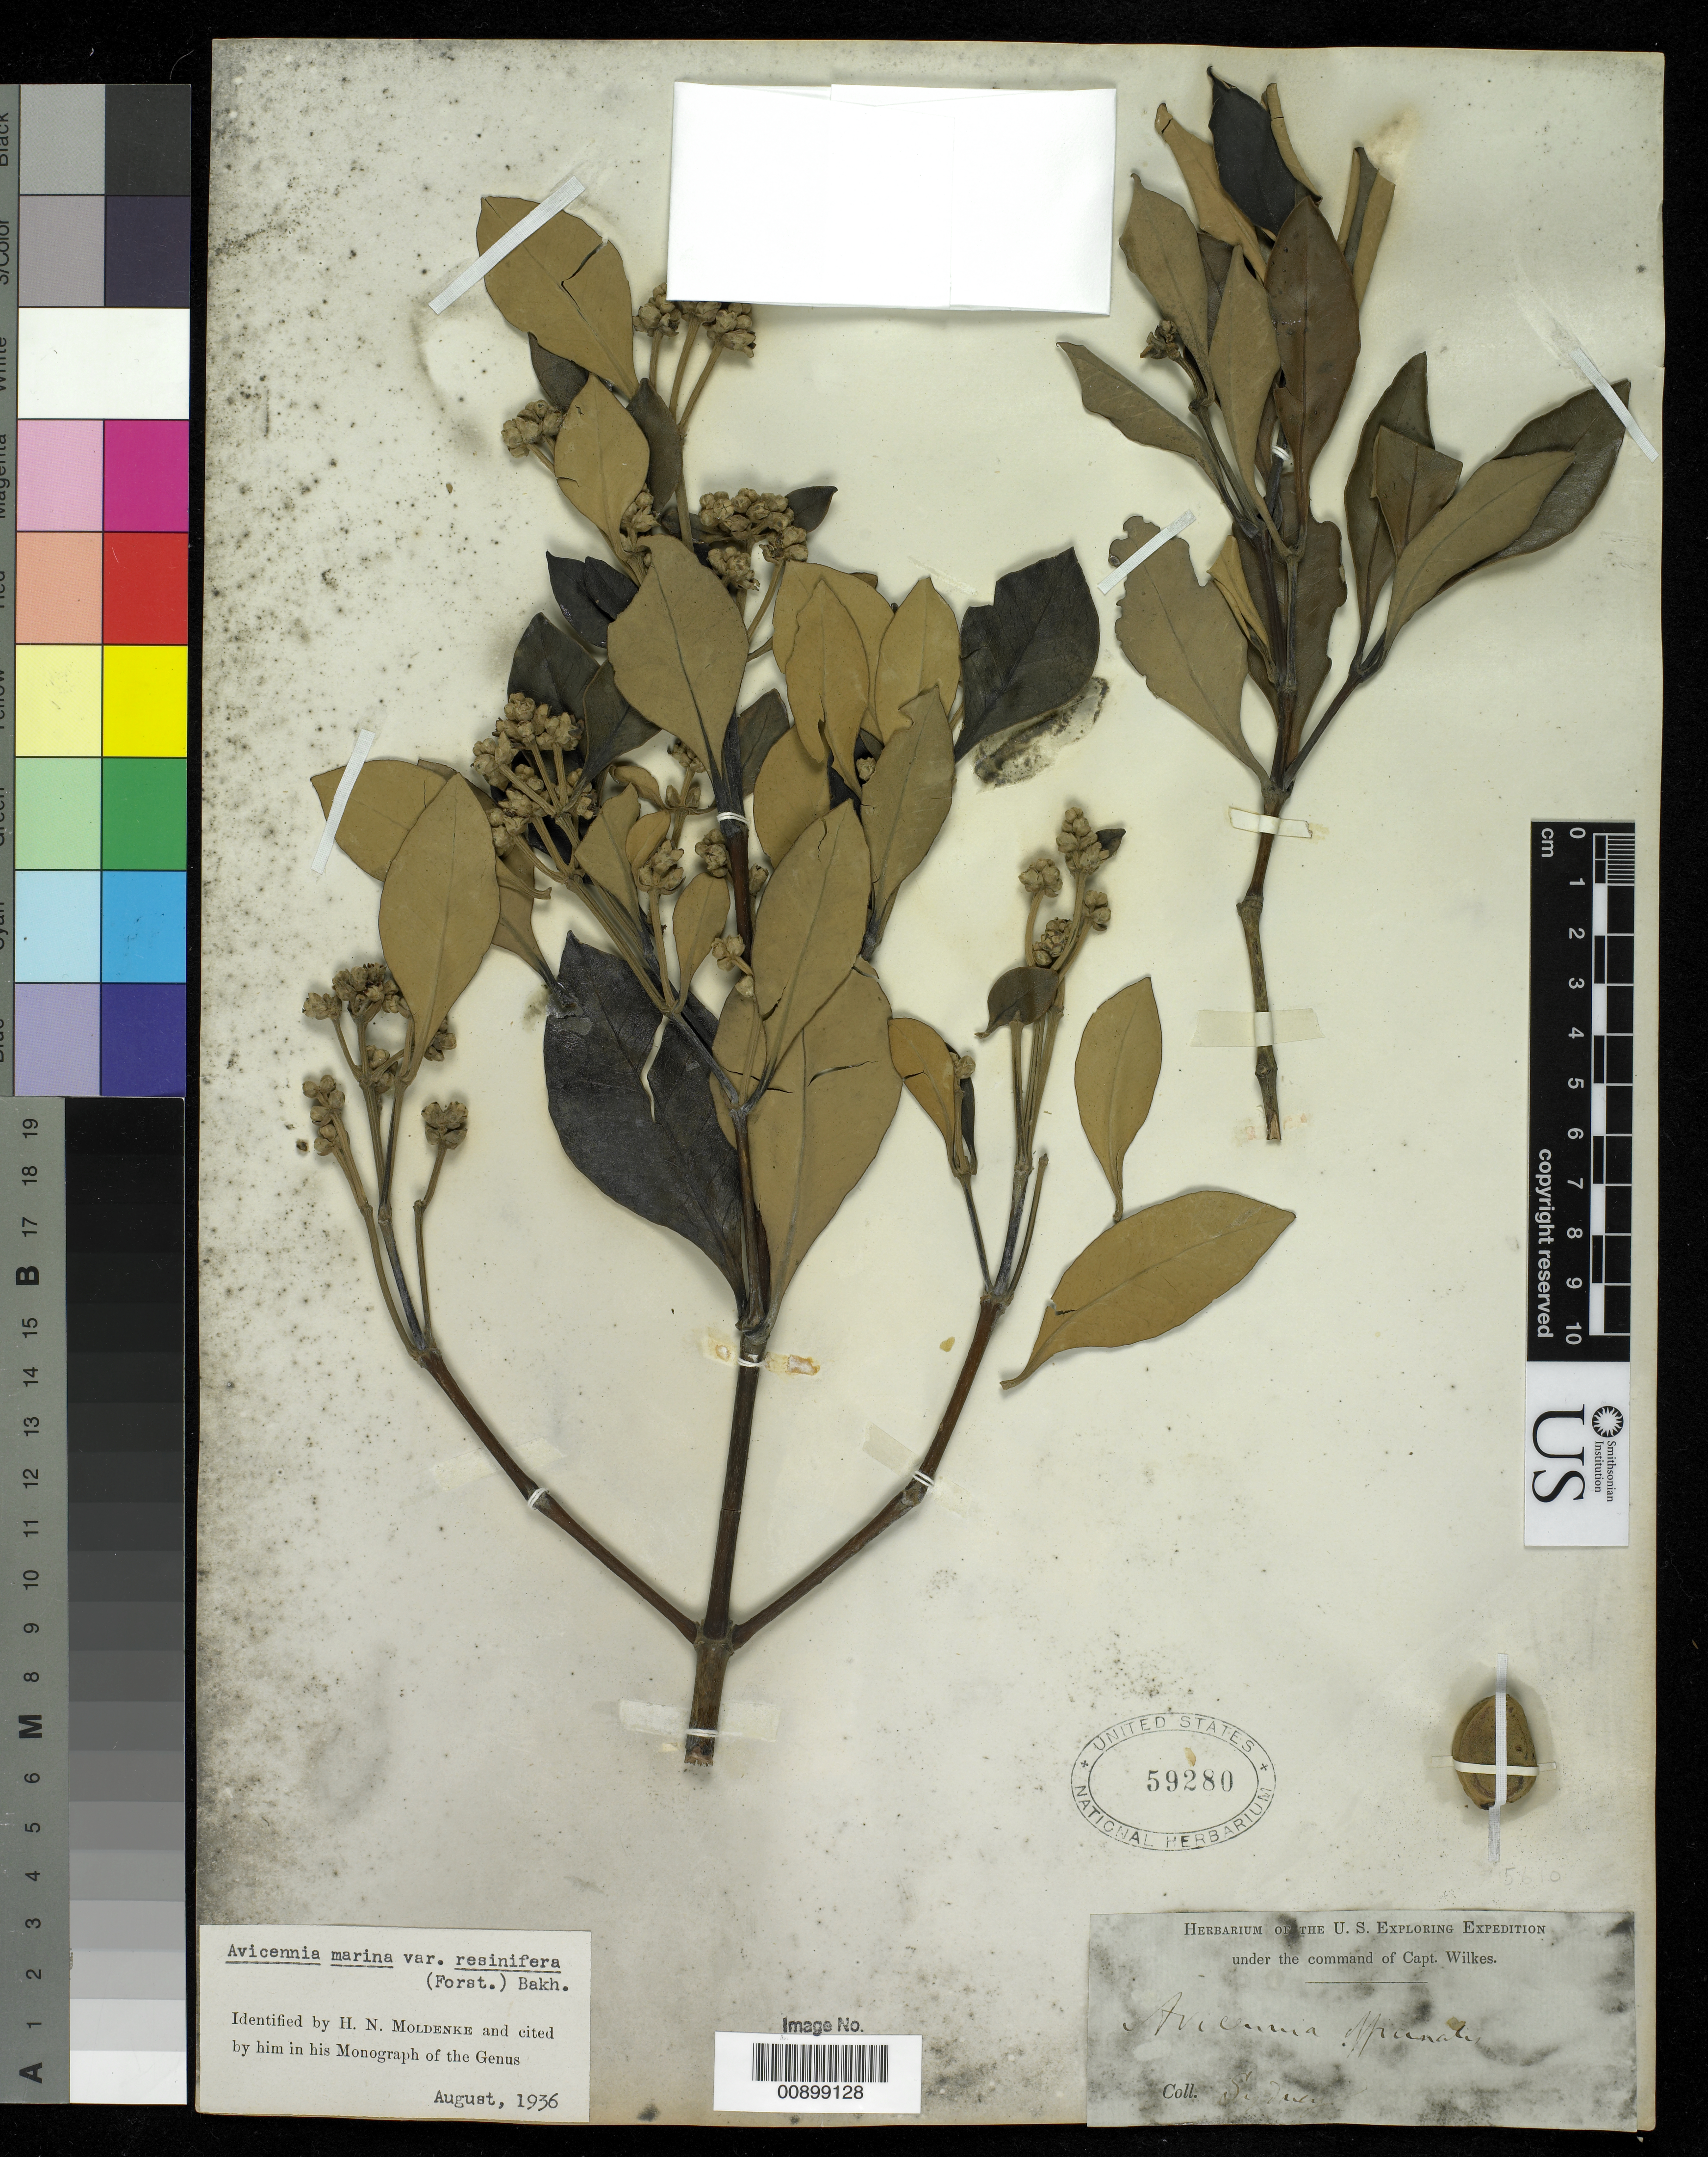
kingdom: Plantae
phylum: Tracheophyta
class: Magnoliopsida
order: Lamiales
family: Acanthaceae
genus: Avicennia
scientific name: Avicennia officinalis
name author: L.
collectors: Wilkes Explor. Exped.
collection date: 1838/1842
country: Australia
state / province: New South Wales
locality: Sydney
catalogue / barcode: US 59280